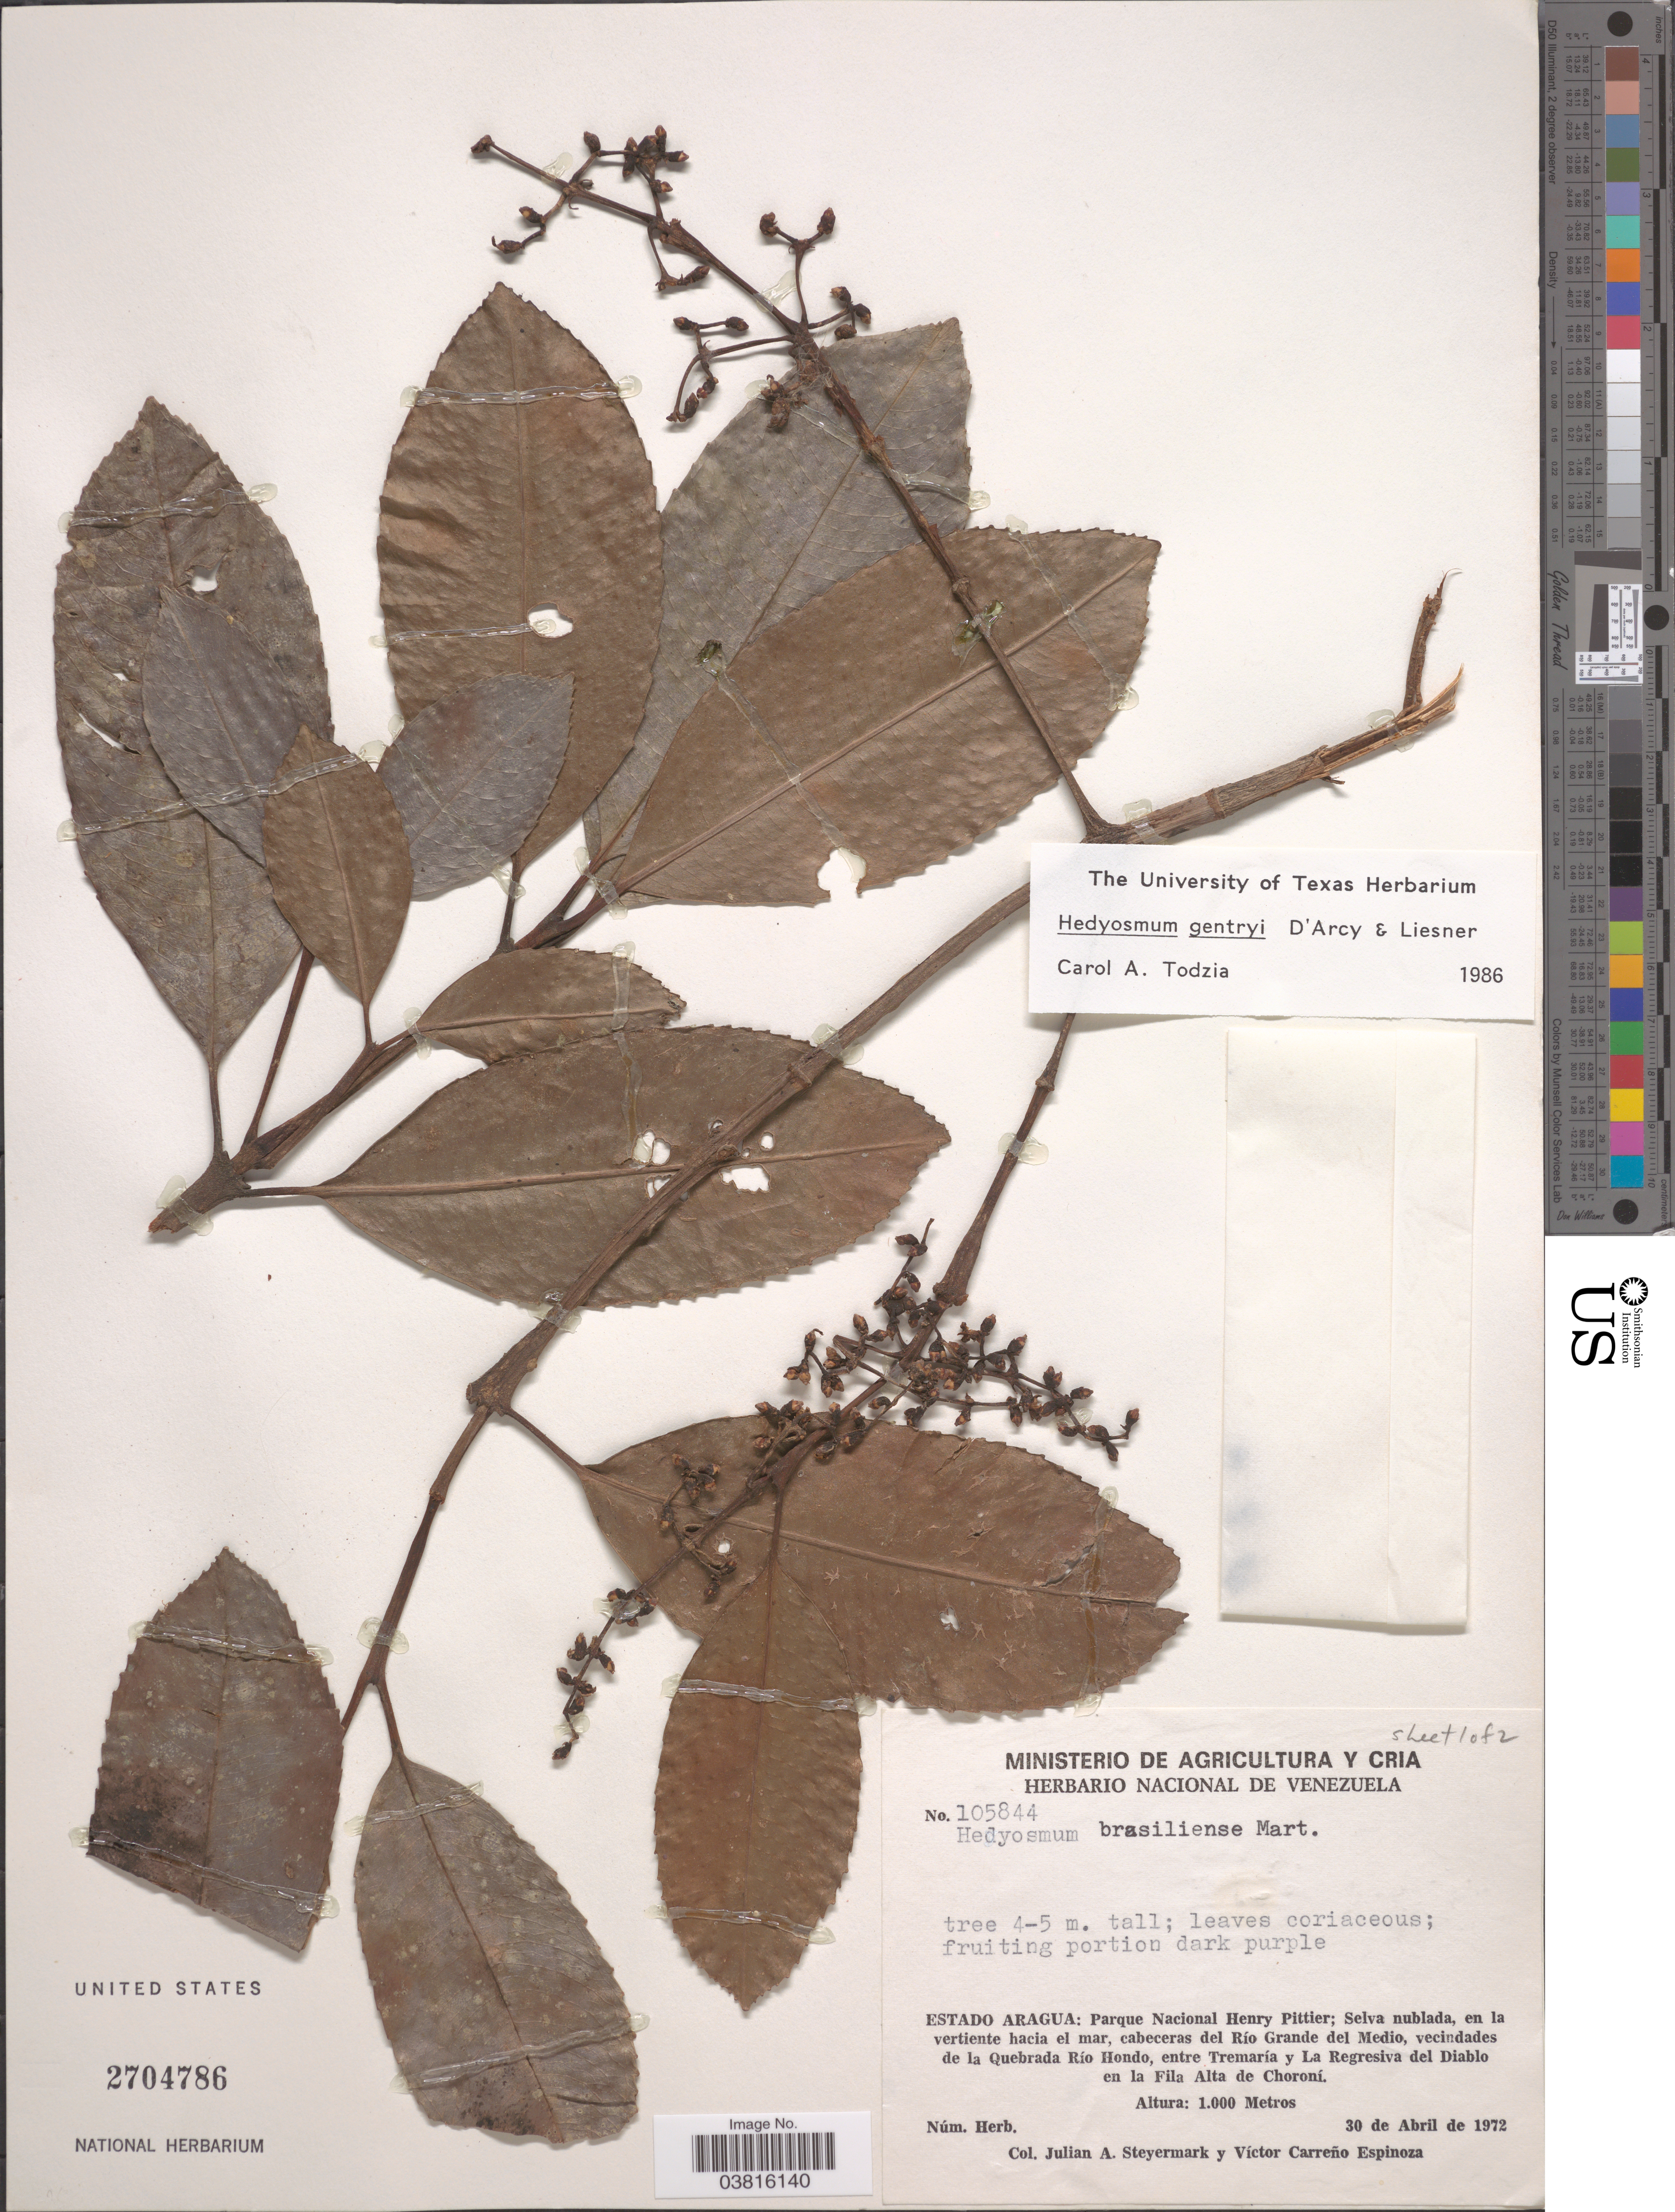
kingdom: Plantae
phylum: Tracheophyta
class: Magnoliopsida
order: Chloranthales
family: Chloranthaceae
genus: Hedyosmum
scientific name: Hedyosmum gentryi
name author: D'Arcy & Liesner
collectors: J. Steyermark & V. Carreño E.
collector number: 105844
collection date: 1972-04-30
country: Venezuela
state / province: Aragua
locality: Parque Nacional Henry Pittier; Selva nublada, en la vertiente hacia el mar, cabeceras del Río Grande del Medio, vecindades de la Quebrada Río Hondo, entre Tremaría y La Regresiva del Diablo en la Fila Alta de Choroní.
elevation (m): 1000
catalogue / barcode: US 2704786